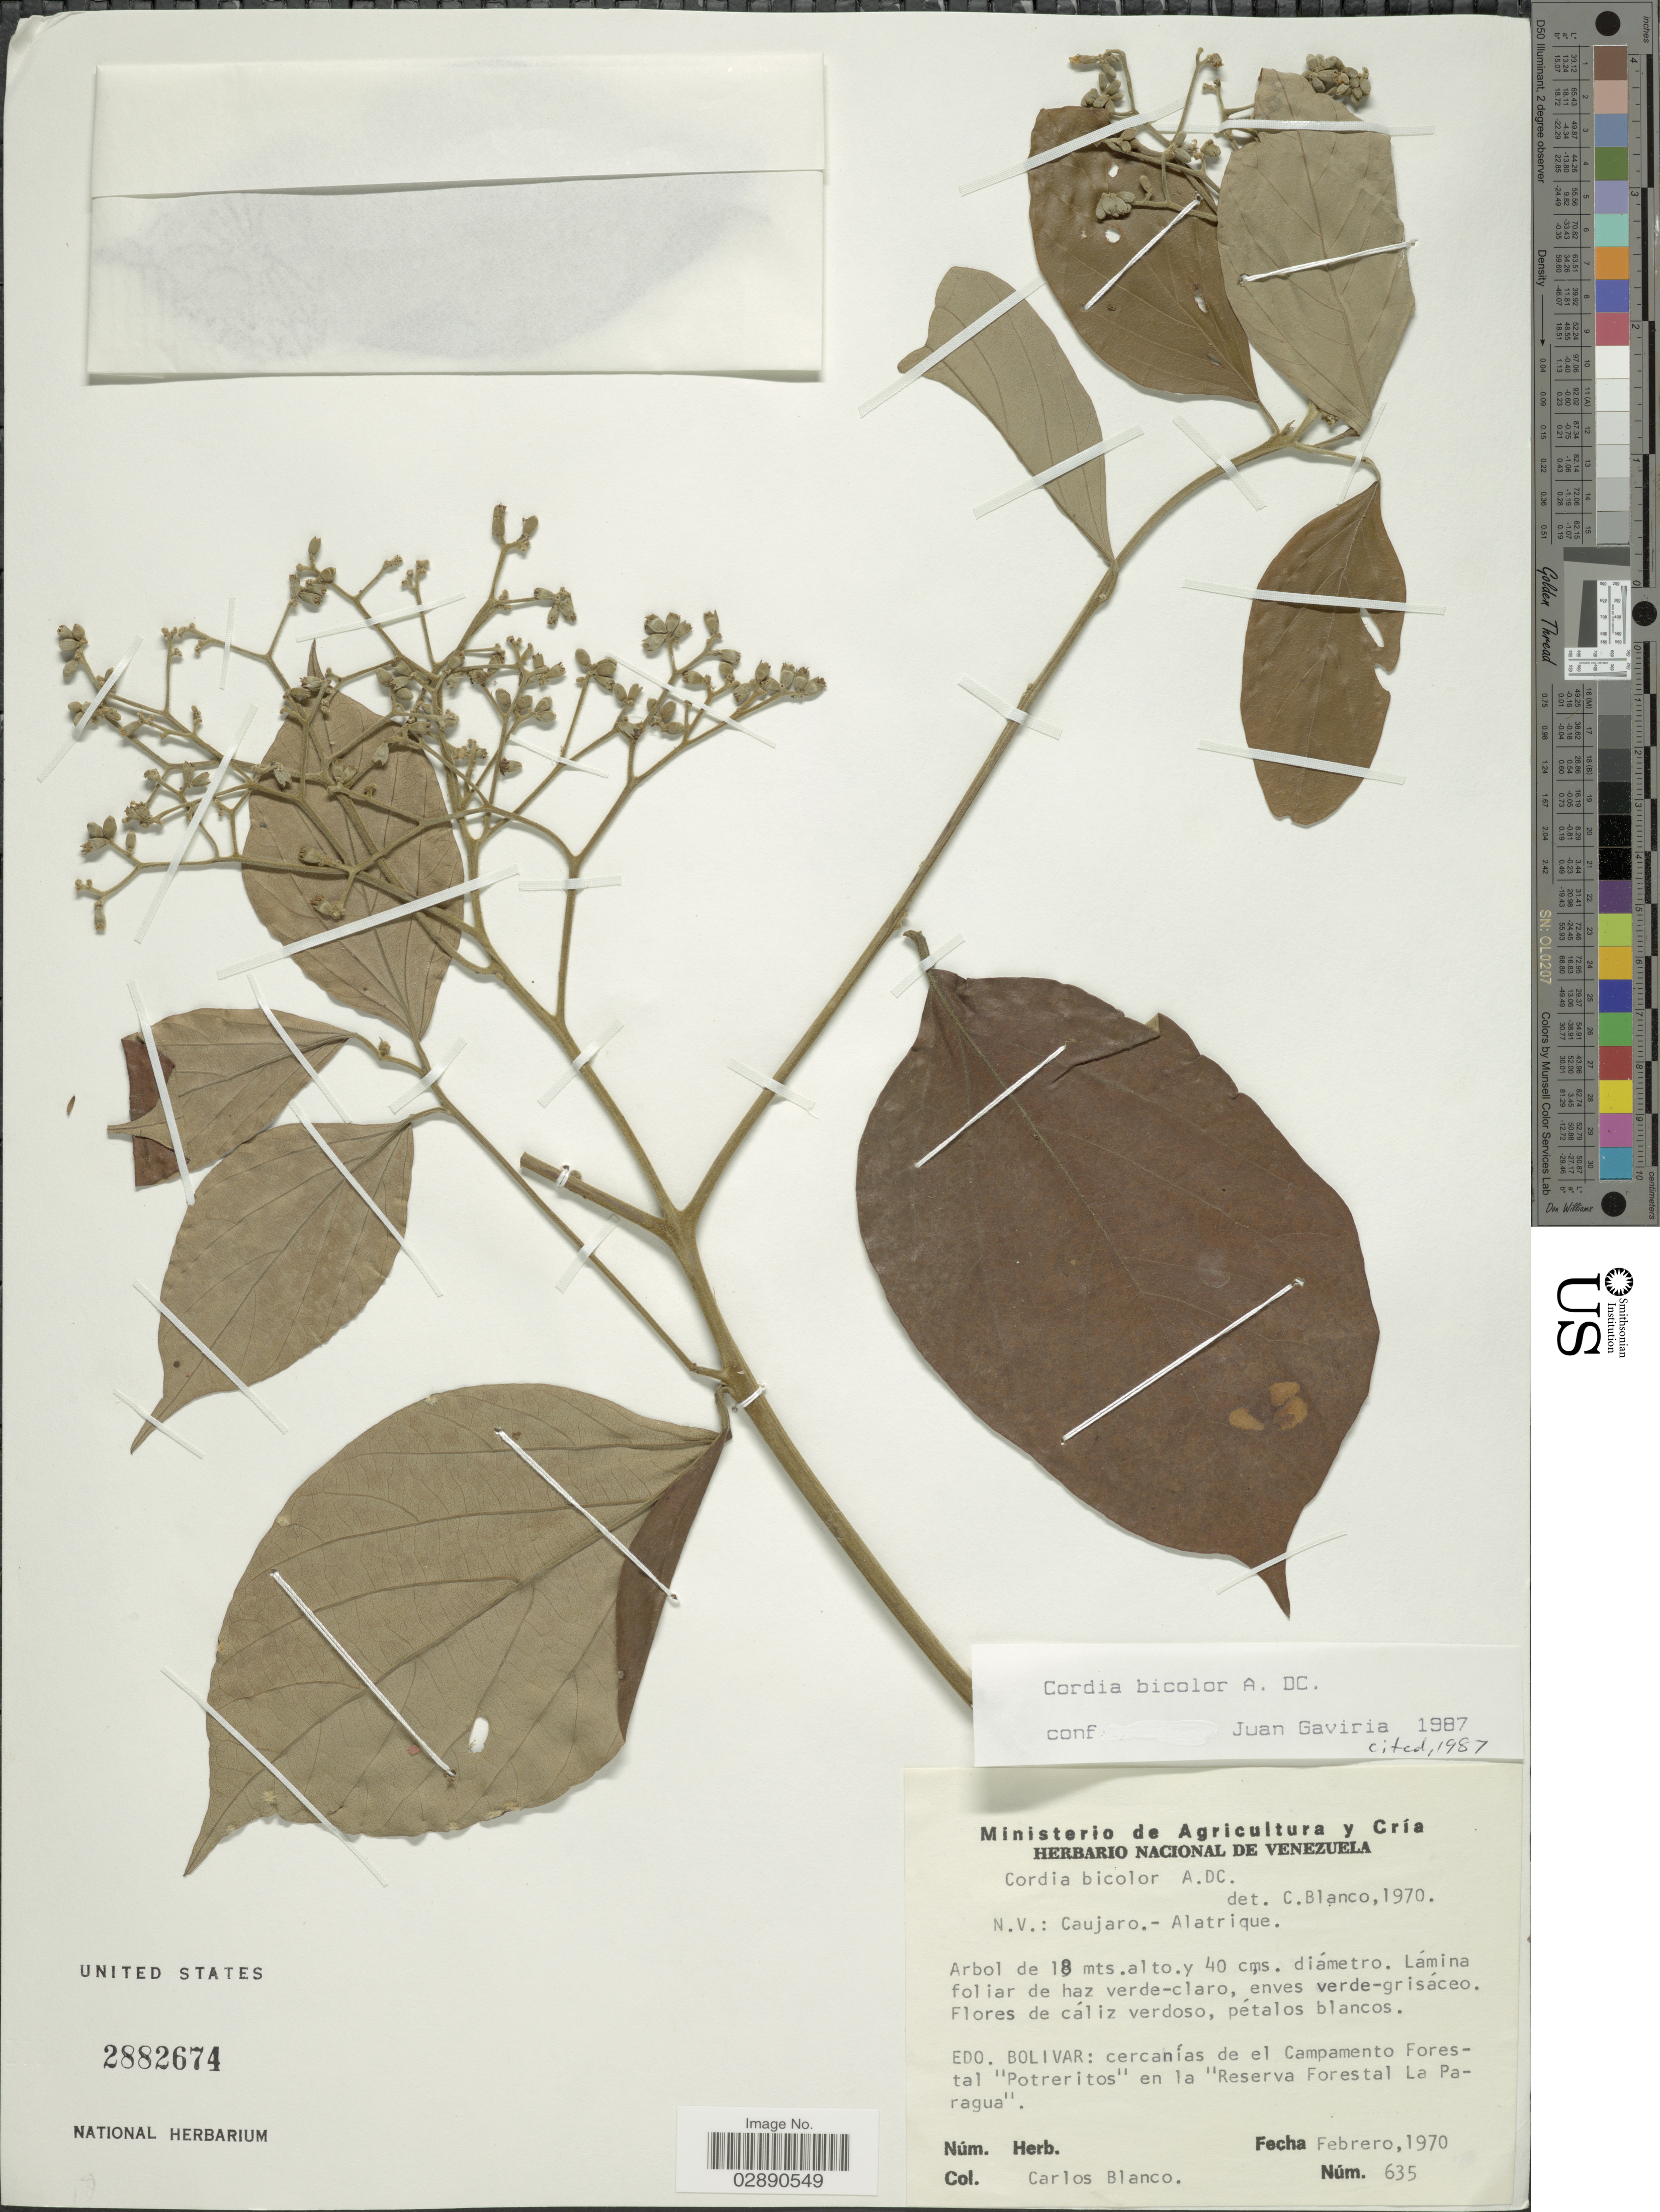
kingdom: Plantae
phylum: Tracheophyta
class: Magnoliopsida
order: Boraginales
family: Cordiaceae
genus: Cordia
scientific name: Cordia bicolor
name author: A. DC.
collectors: C. Blanco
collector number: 635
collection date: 1970-02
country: Venezuela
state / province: Bolivar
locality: Cercanías de el Campamento Forestak "Potreritos" en la "Reserva Forestal La Paragua".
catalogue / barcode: US 2882674